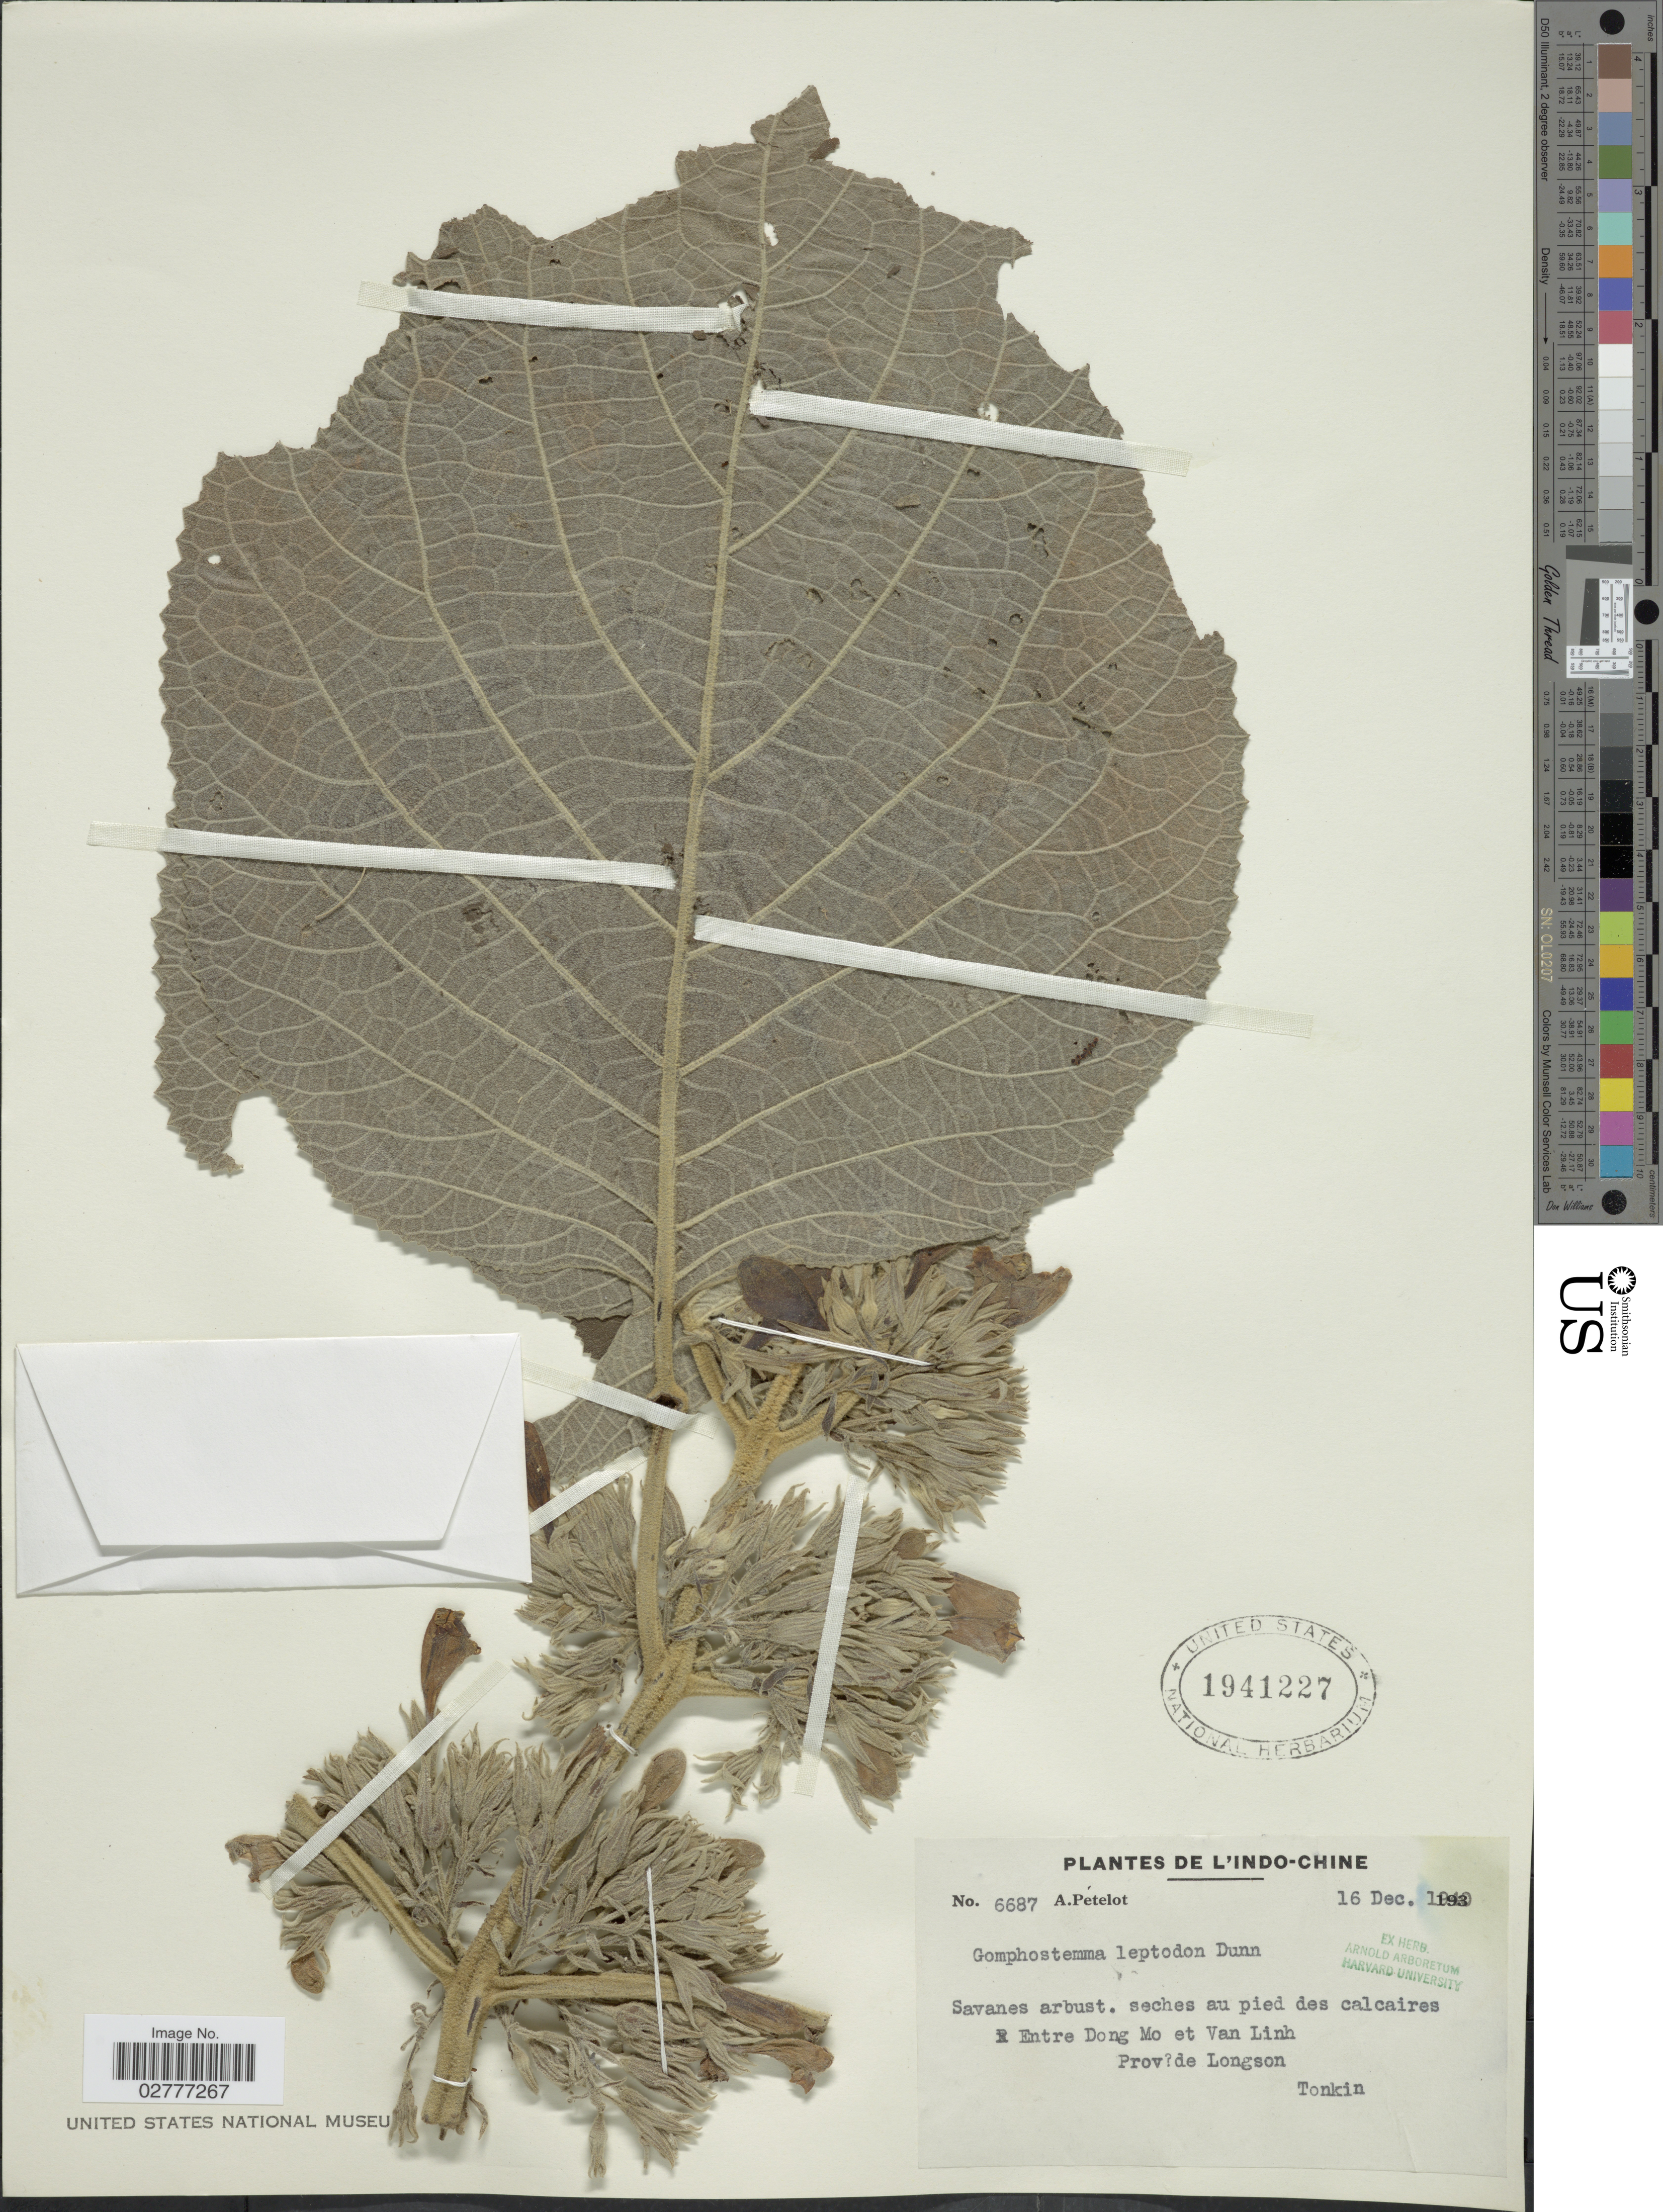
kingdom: Plantae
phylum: Tracheophyta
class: Magnoliopsida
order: Lamiales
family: Lamiaceae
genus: Gomphostemma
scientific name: Gomphostemma leptodon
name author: Dunn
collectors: A. Petelot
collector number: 6687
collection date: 1940-12-16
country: Vietnam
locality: L'Indo-Chine. Entre Dong Mo et Van Linh. Prov [unsure placement]de Longson. Tonkin.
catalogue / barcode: US 1941227